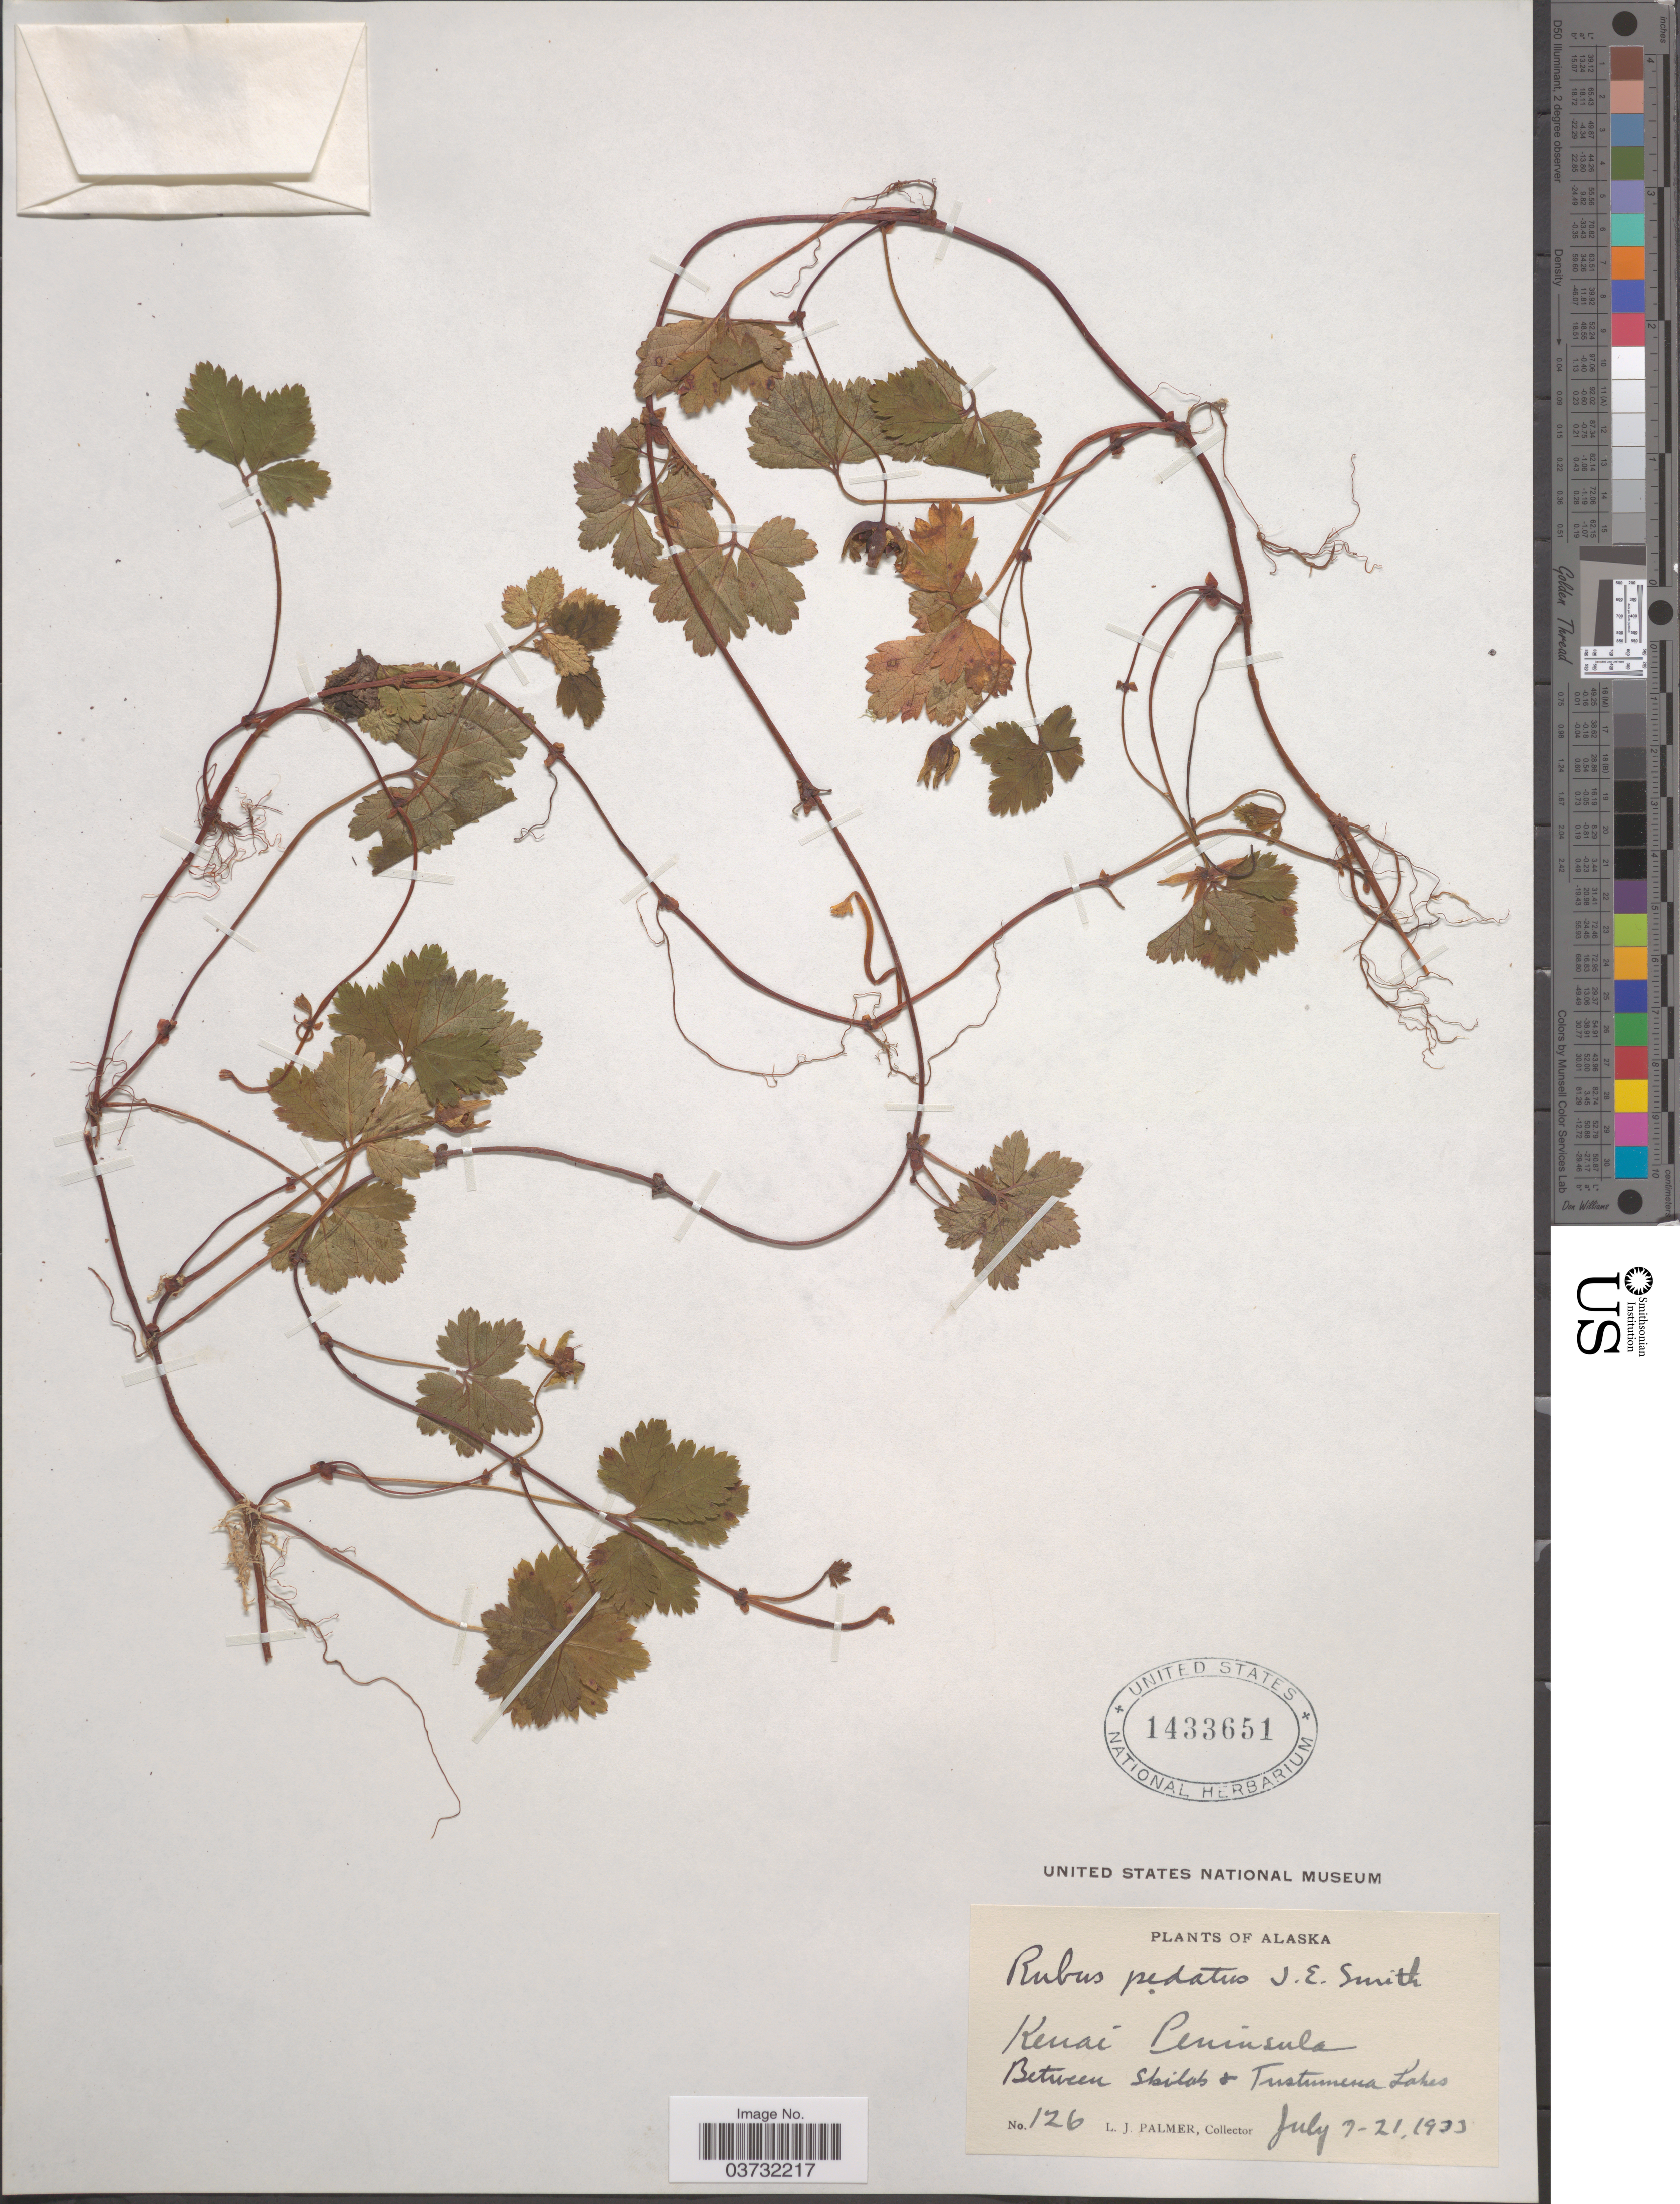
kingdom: Plantae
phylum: Tracheophyta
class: Magnoliopsida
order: Rosales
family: Rosaceae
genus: Rubus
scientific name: Rubus pedatus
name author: Sm.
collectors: L. J. Palmer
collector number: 126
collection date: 1933-07-07/1933-07-21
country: United States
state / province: Alaska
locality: Kenai Peninsula. Between Skilak & Tustumena Lakes.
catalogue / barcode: US 1433651